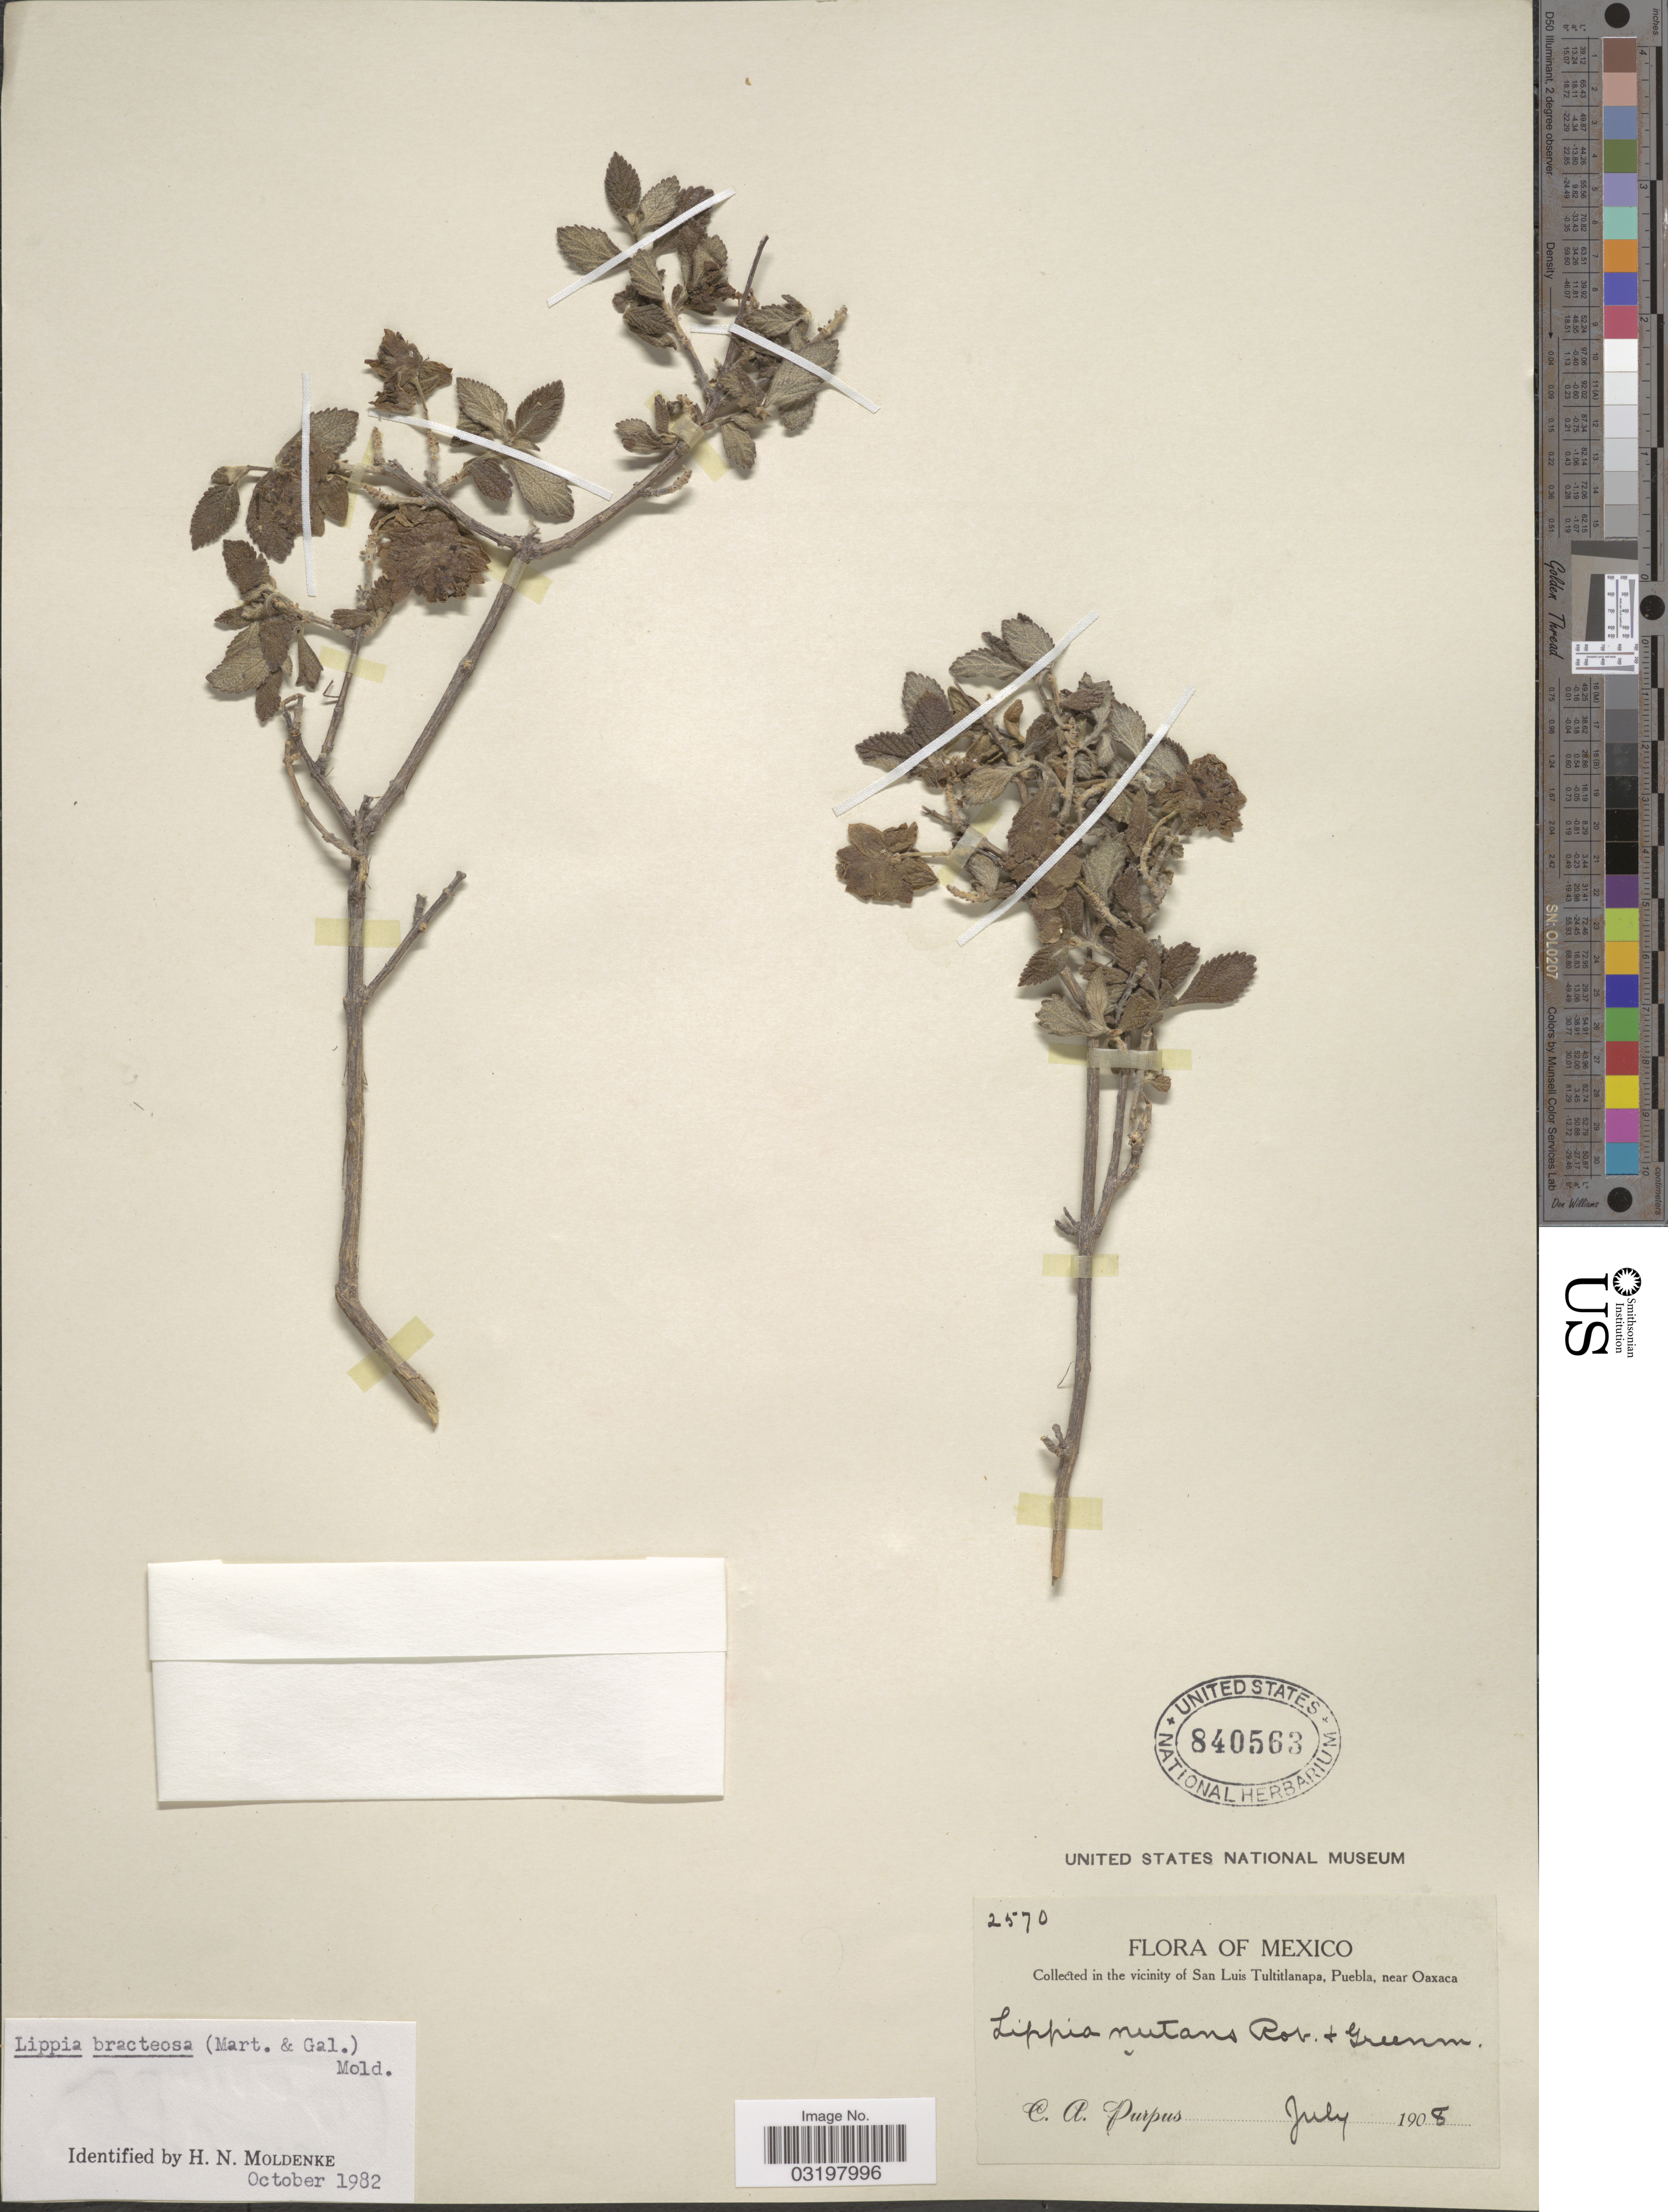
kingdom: Plantae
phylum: Tracheophyta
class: Magnoliopsida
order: Lamiales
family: Verbenaceae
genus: Lippia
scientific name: Lippia bracteosa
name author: (M. Martens & Galeotti) Moldenke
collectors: C. A. Purpus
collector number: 2570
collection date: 1908-07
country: Mexico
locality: Collected in the vicinity of San Luis Tultitlanapa, Puebla, near Oaxaca.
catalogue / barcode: US 840563